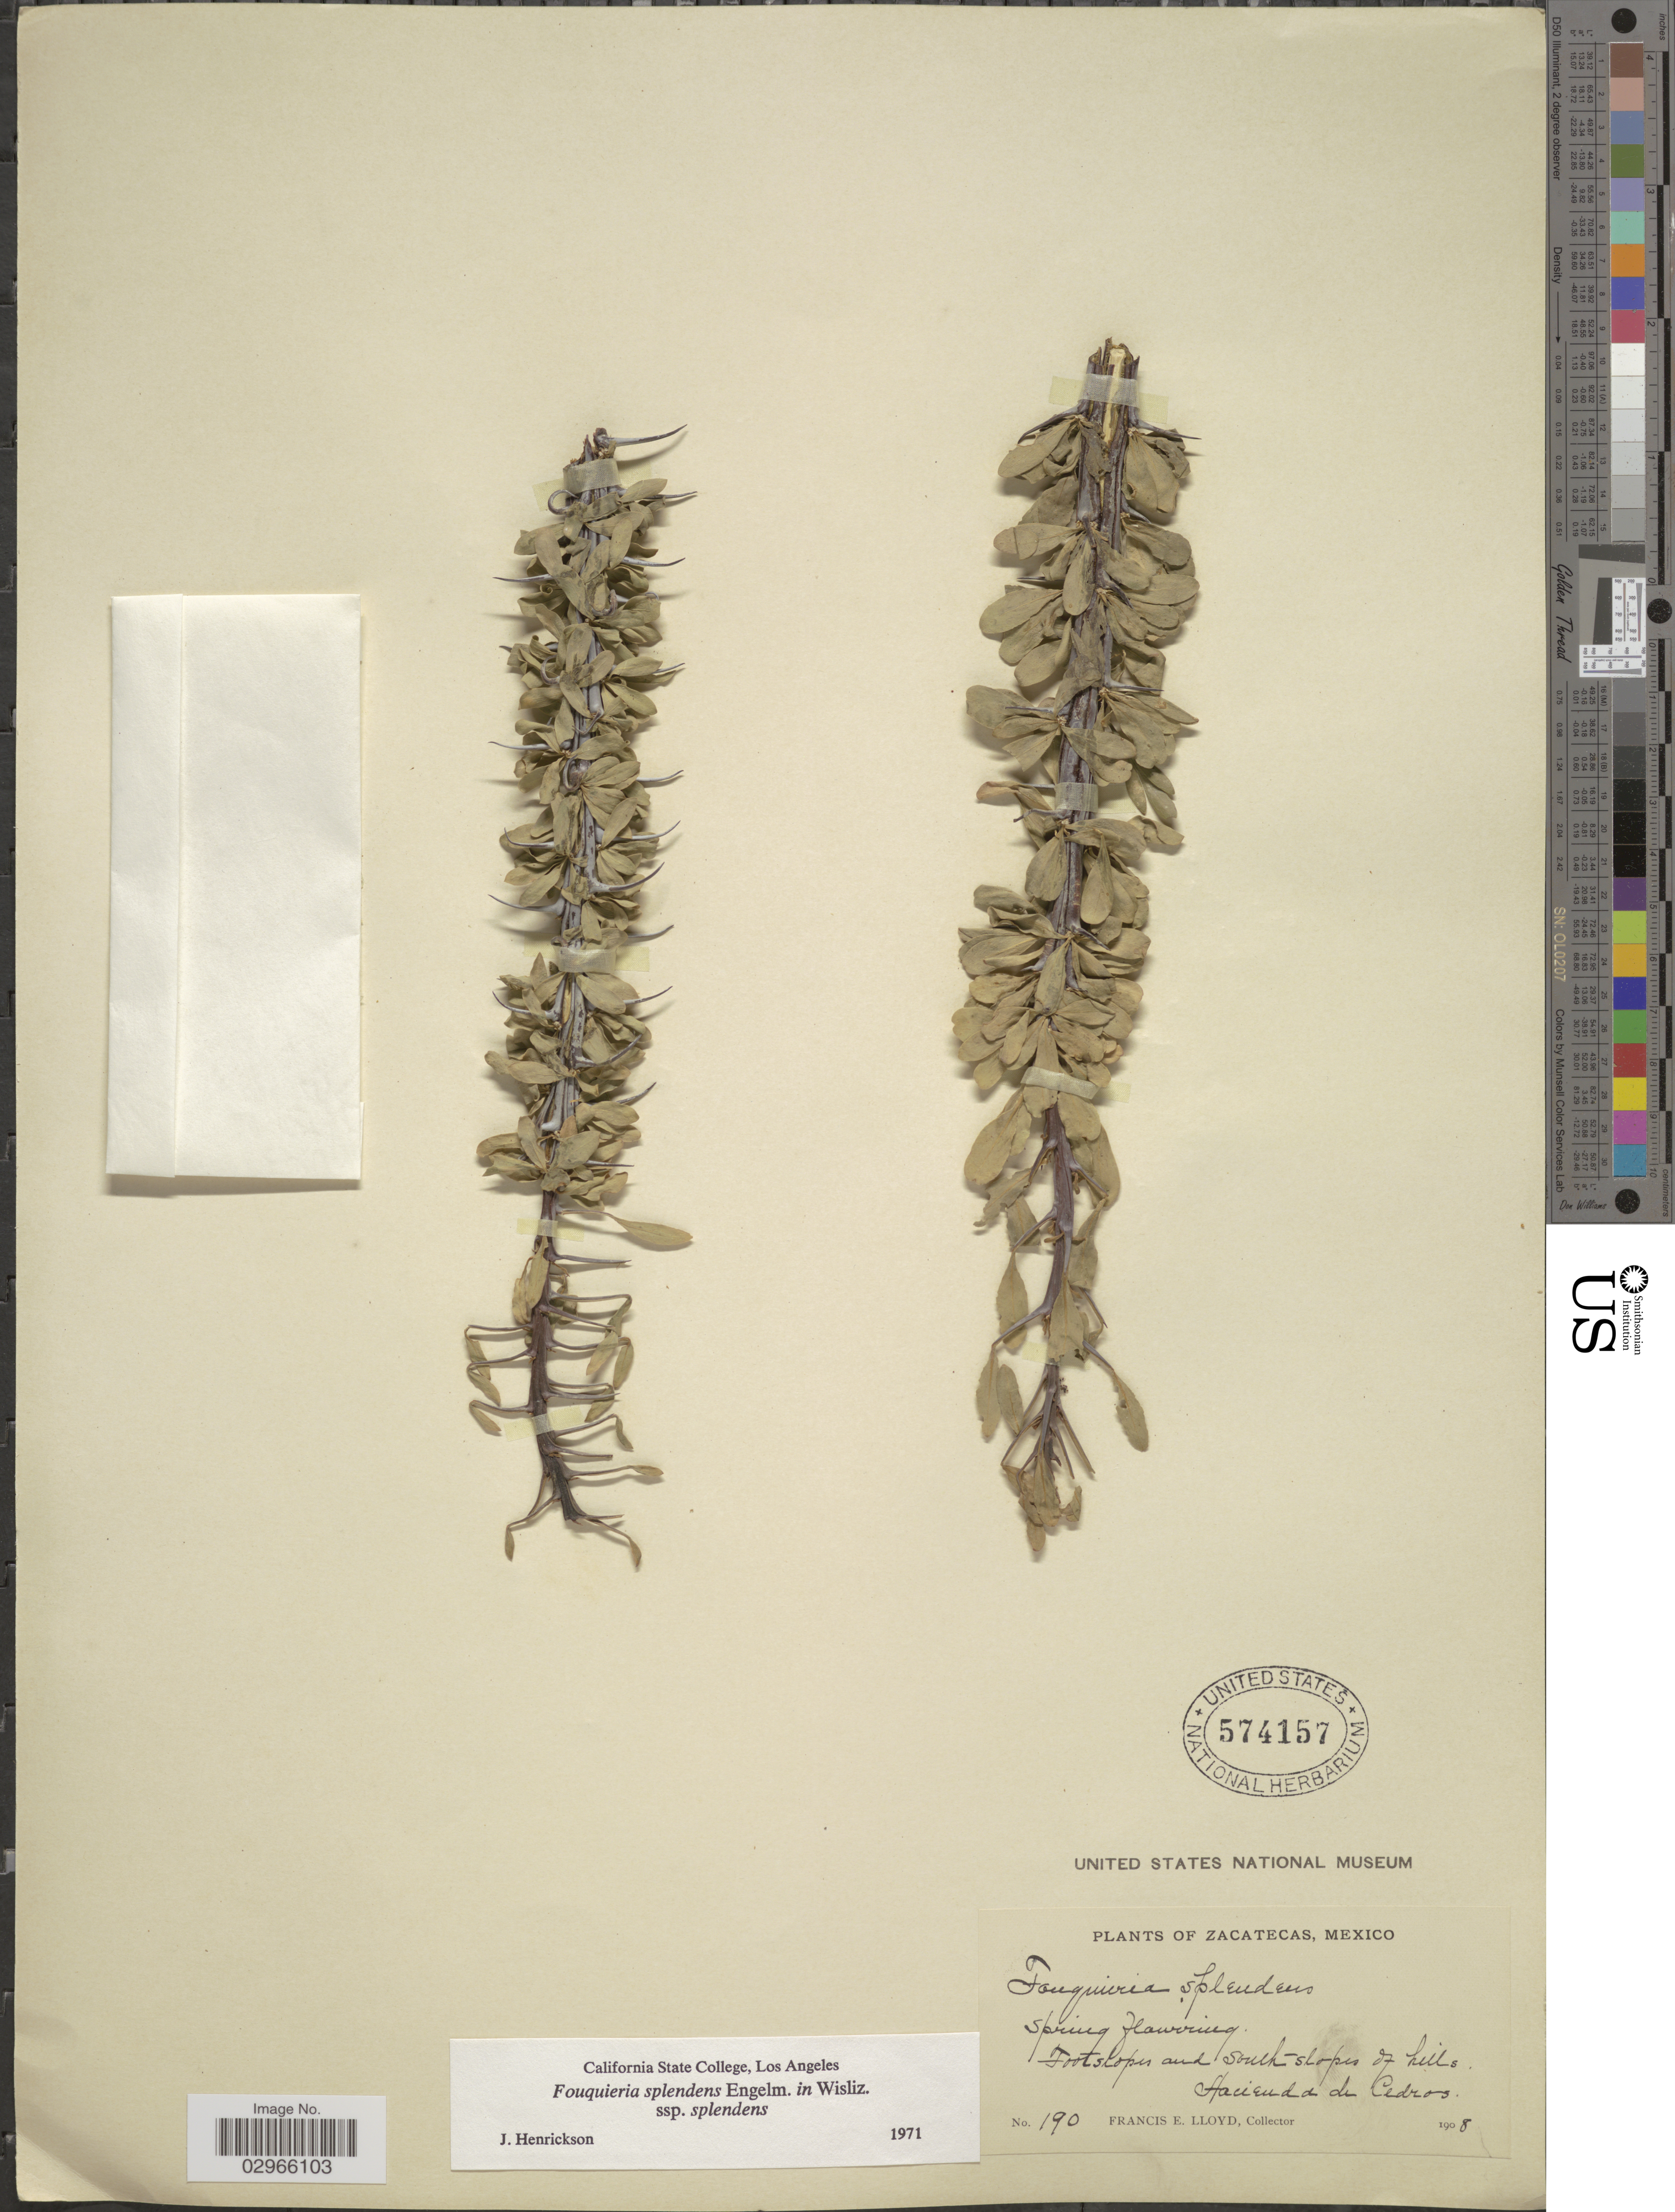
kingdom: Plantae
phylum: Tracheophyta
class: Magnoliopsida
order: Ericales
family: Fouquieriaceae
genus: Fouquieria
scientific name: Fouquieria splendens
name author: Engelm.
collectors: Lloyd, C. E.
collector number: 190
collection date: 1908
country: Mexico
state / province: Zacatecas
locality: Footslopes and south slopes of hills. Hacienda de Cedros.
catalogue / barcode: US 574157